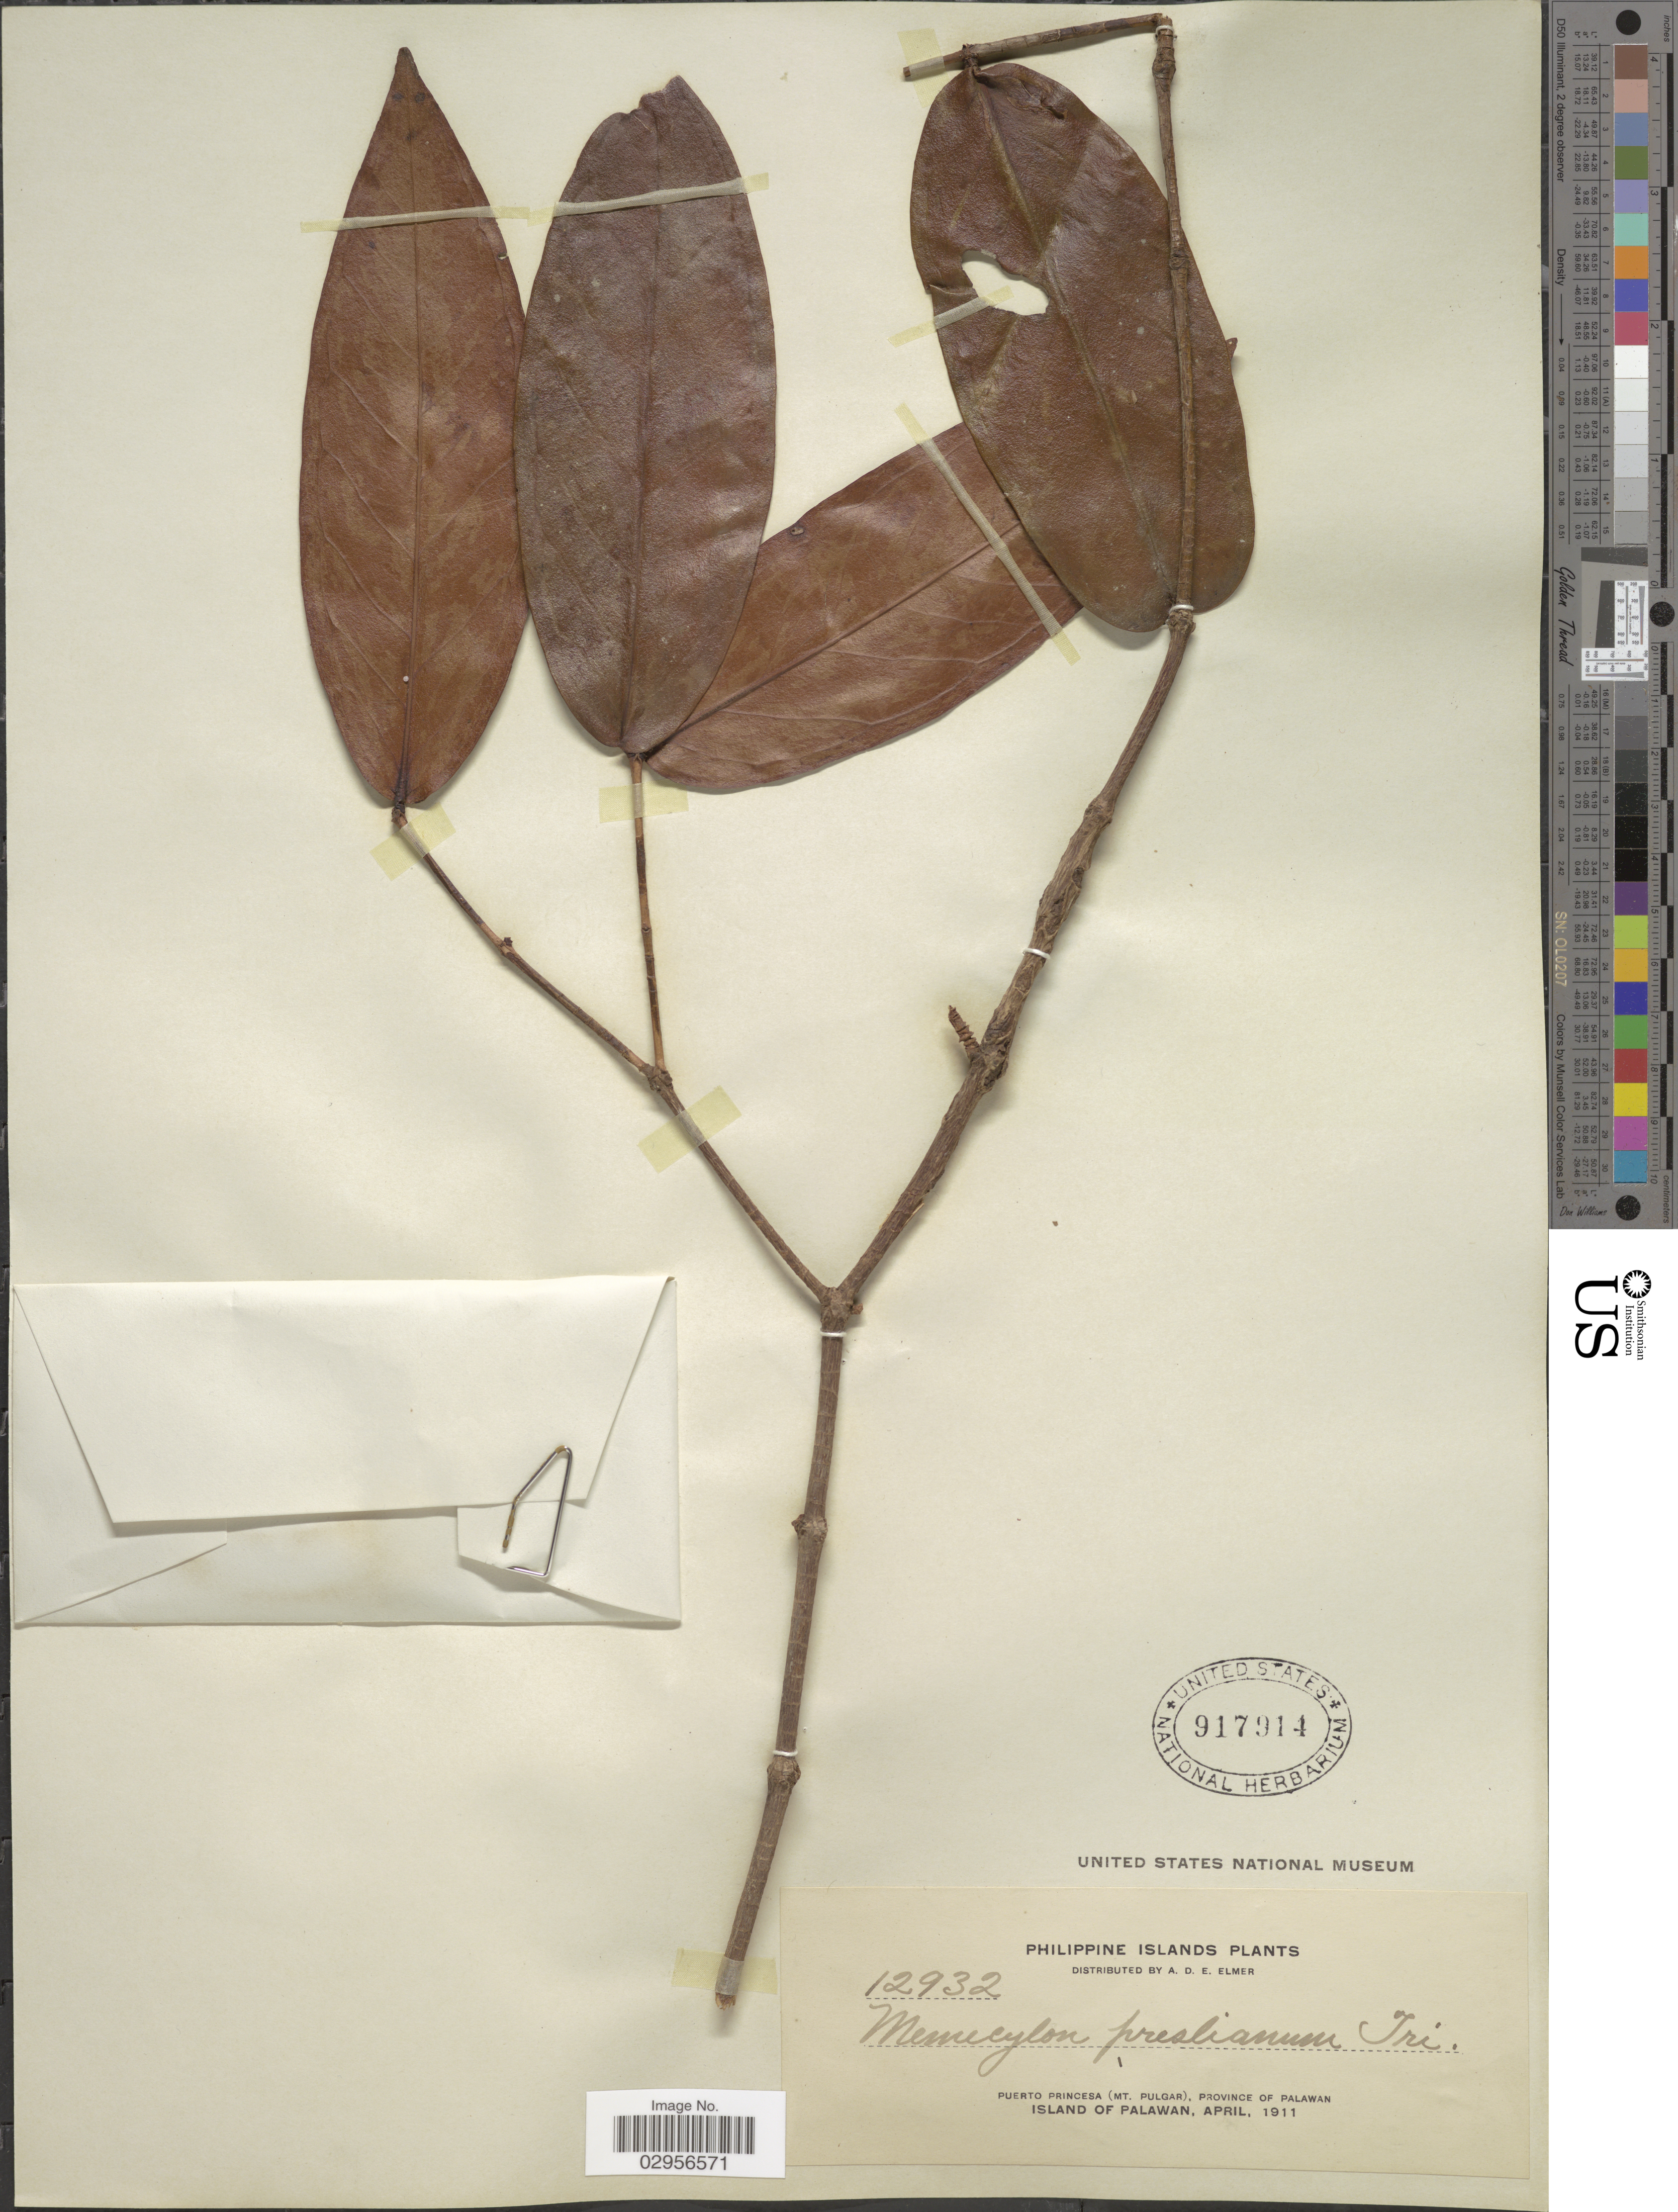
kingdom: Plantae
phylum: Tracheophyta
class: Magnoliopsida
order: Myrtales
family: Melastomataceae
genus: Memecylon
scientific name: Memecylon cumingii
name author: Naudin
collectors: A. D. E. Elmer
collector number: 12932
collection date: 1911-04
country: Philippines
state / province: Mimaropa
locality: Puerto Princesa (Mt. Pulgar), Province of Palawan, Island of Palawan.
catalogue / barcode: US 917914